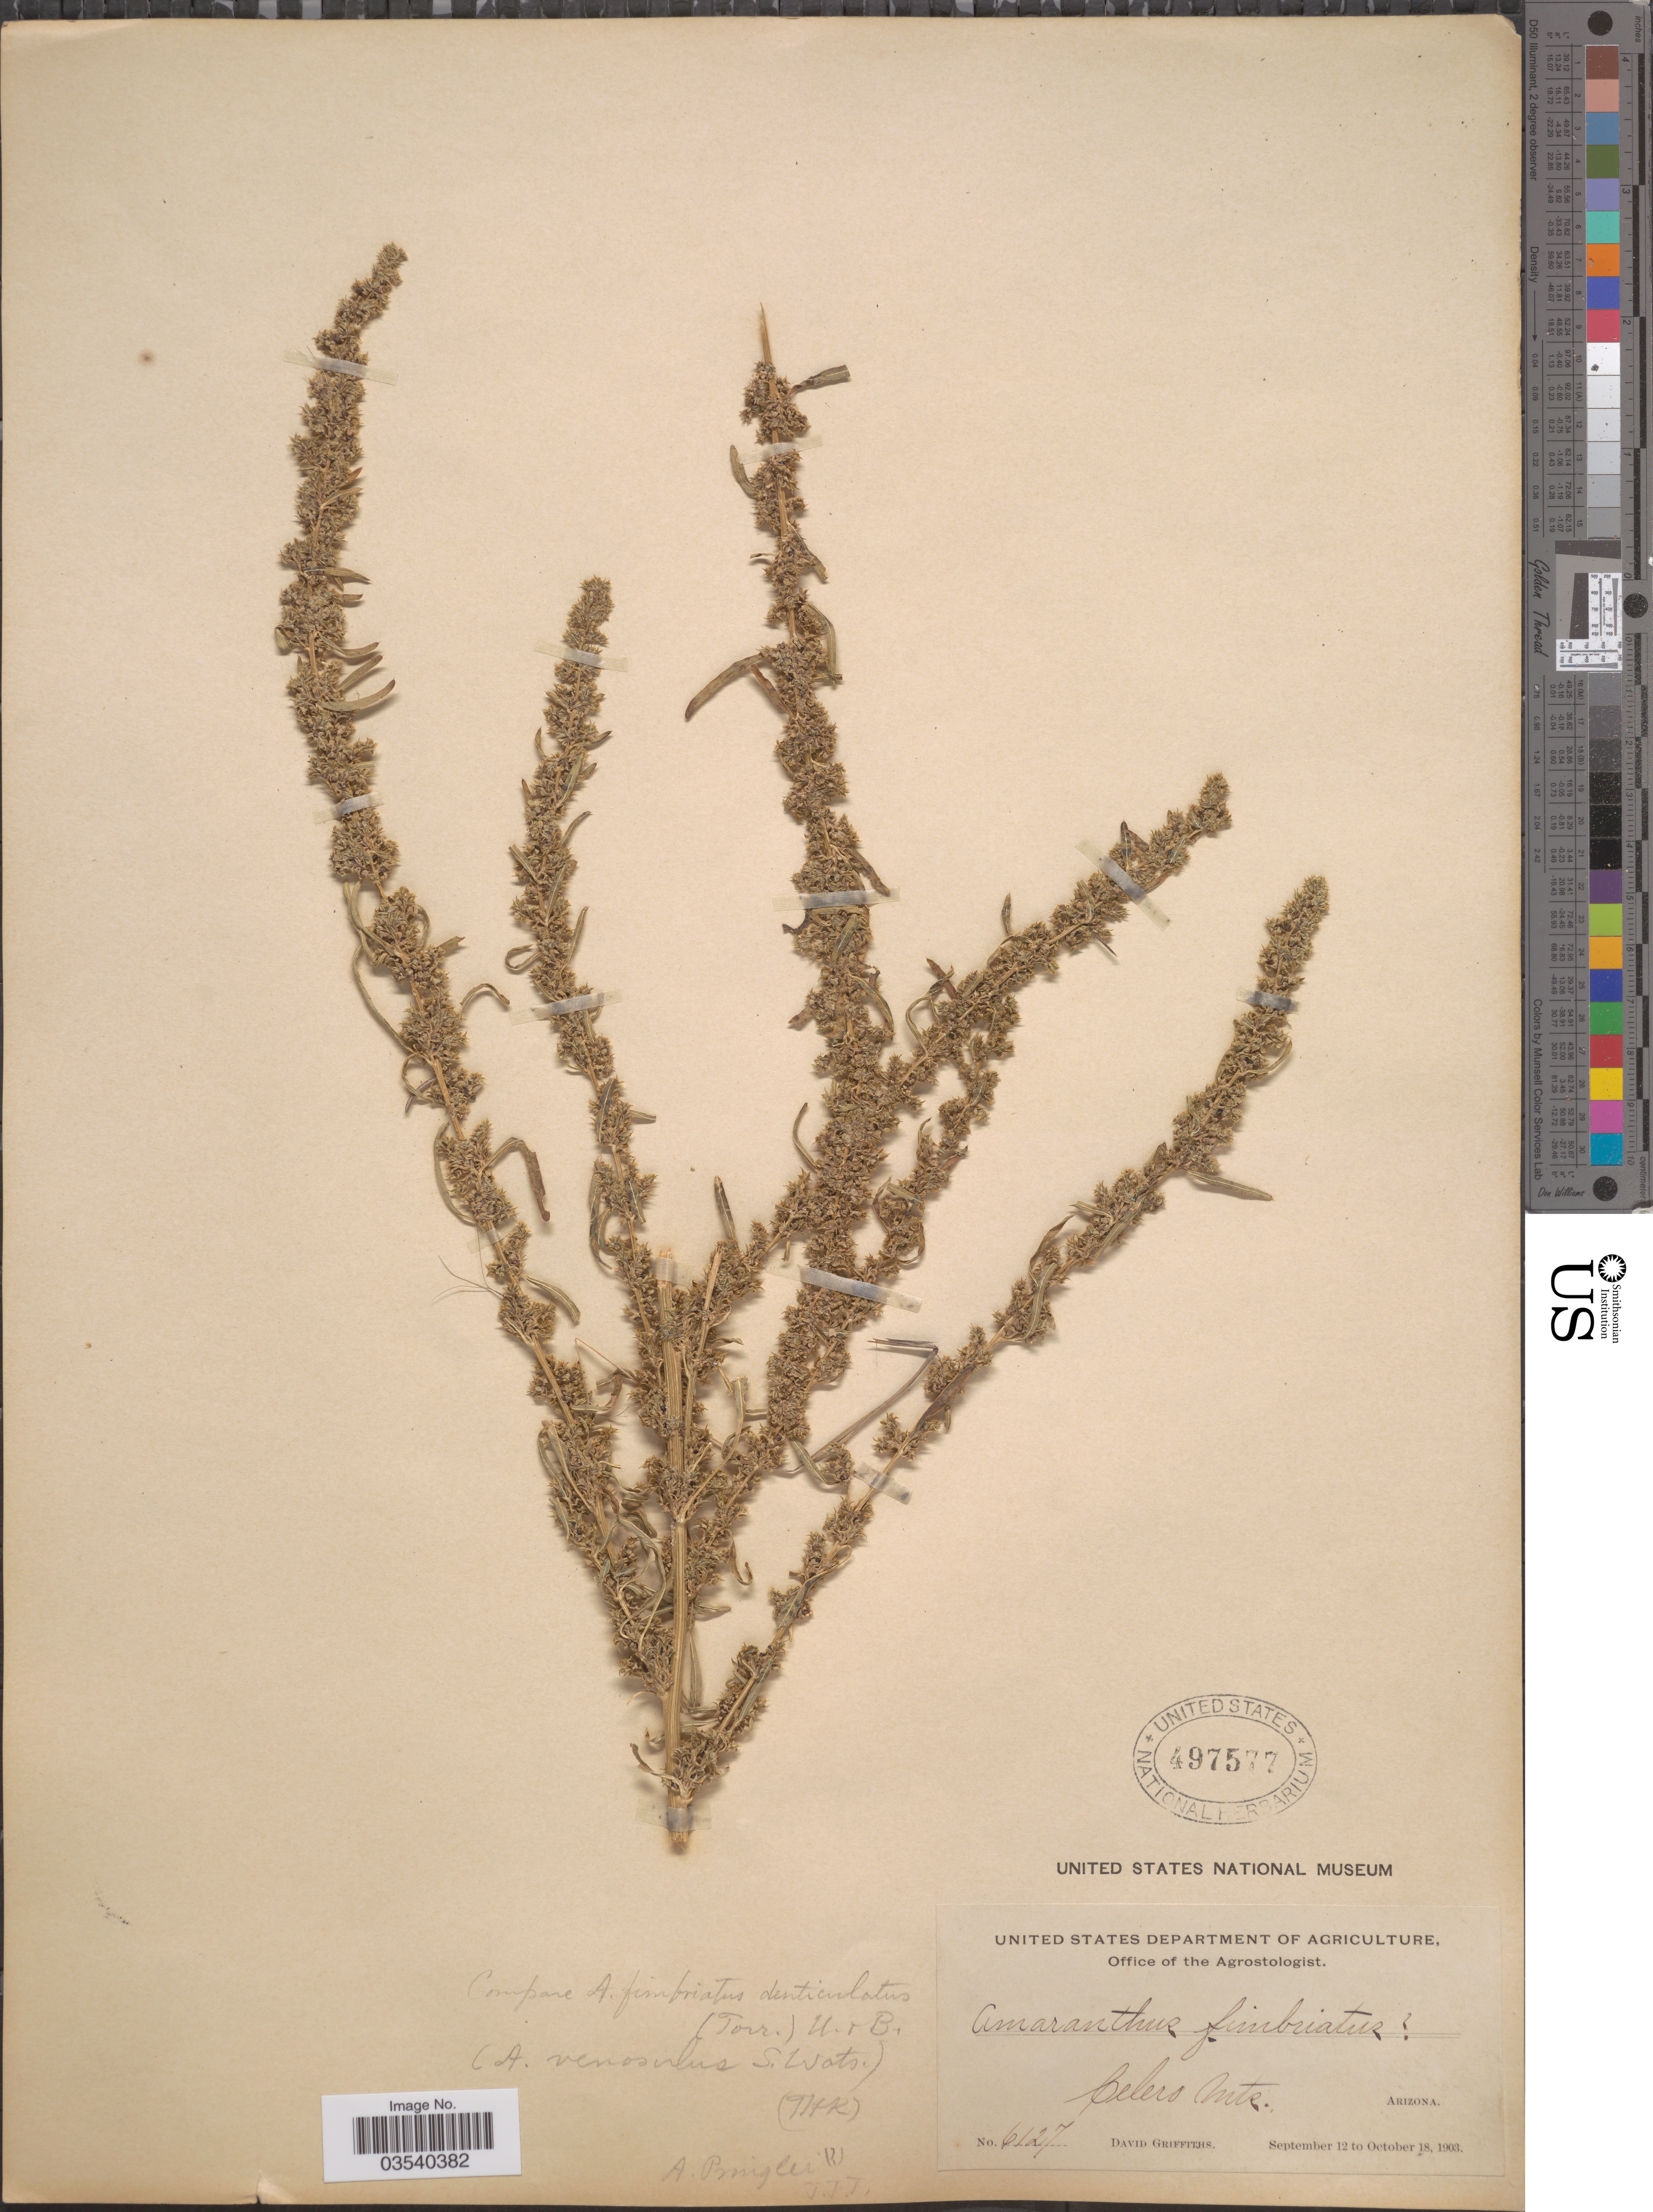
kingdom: Plantae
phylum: Tracheophyta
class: Magnoliopsida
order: Caryophyllales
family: Amaranthaceae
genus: Amaranthus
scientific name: Amaranthus fimbriatus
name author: (Torr.) Benth. ex S. Watson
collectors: D. Griffiths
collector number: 6127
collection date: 1903-09-12/1903-10-18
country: United States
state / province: Arizona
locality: Celero Mts.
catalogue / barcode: US 497577